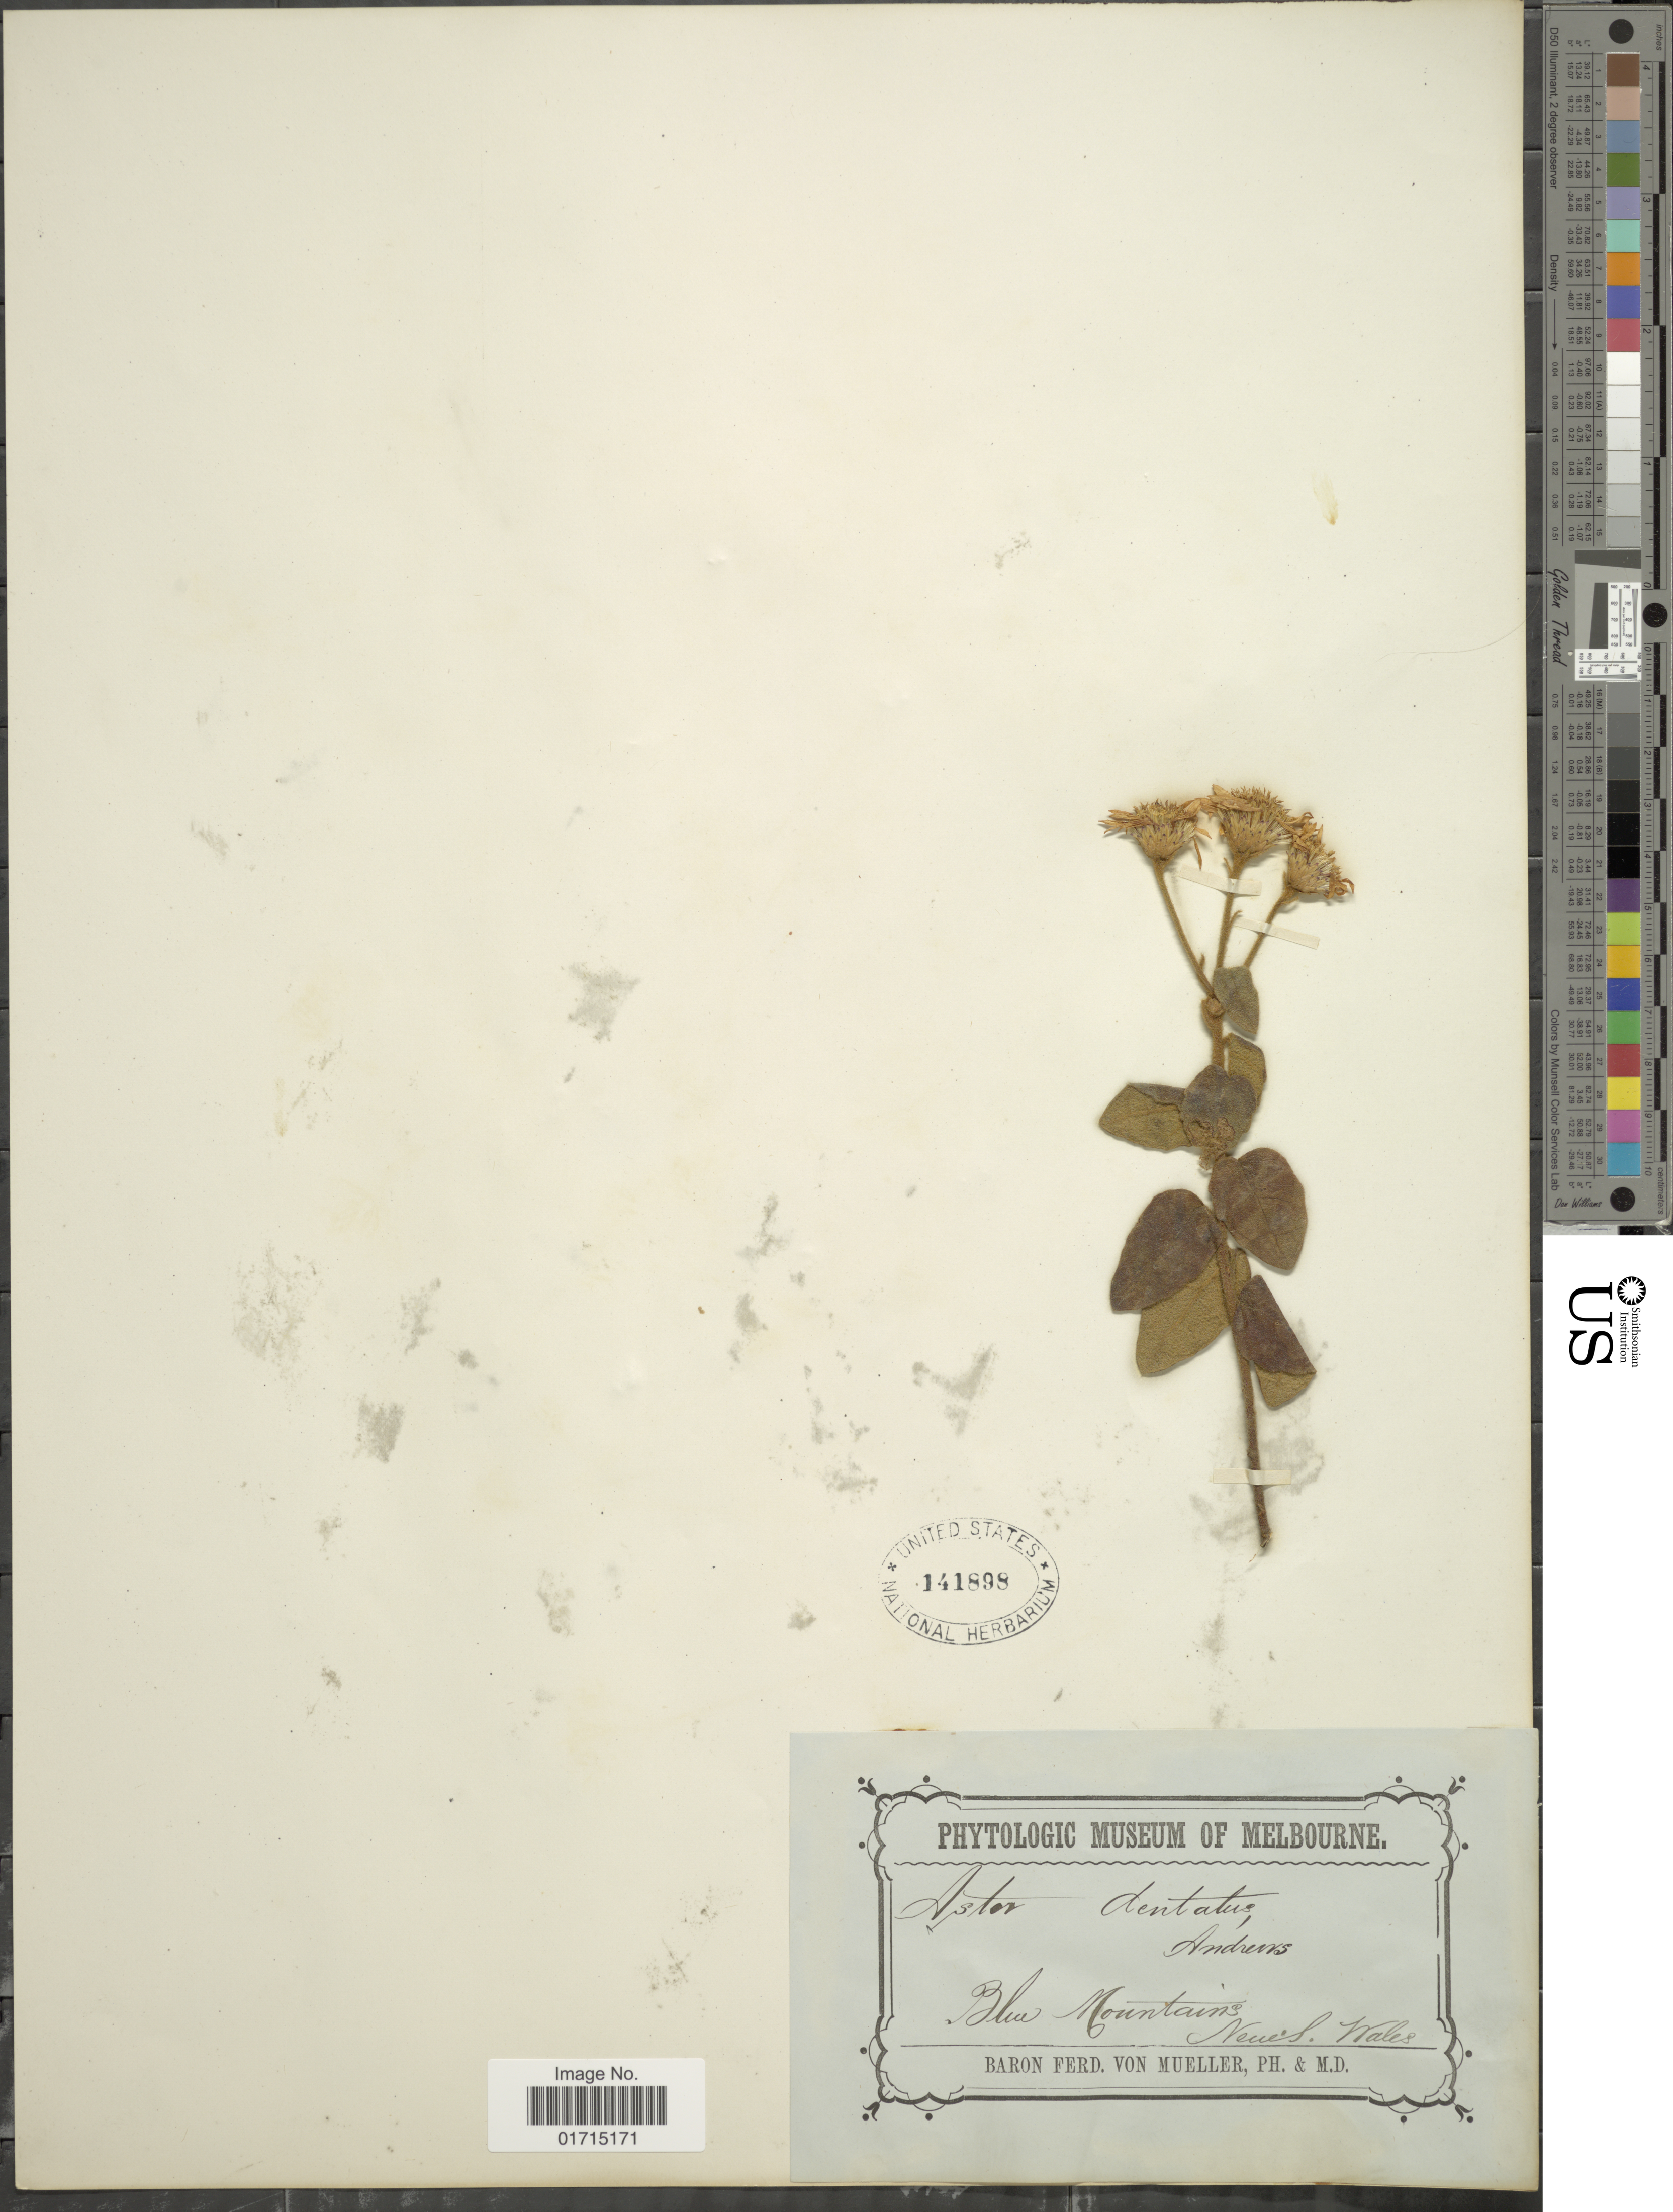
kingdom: Plantae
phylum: Tracheophyta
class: Magnoliopsida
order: Asterales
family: Asteraceae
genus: Olearia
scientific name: Olearia dentata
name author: Moench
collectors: B. von Mueller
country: Australia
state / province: New South Wales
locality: Blue Mountains. New S. Wales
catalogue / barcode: US 141898